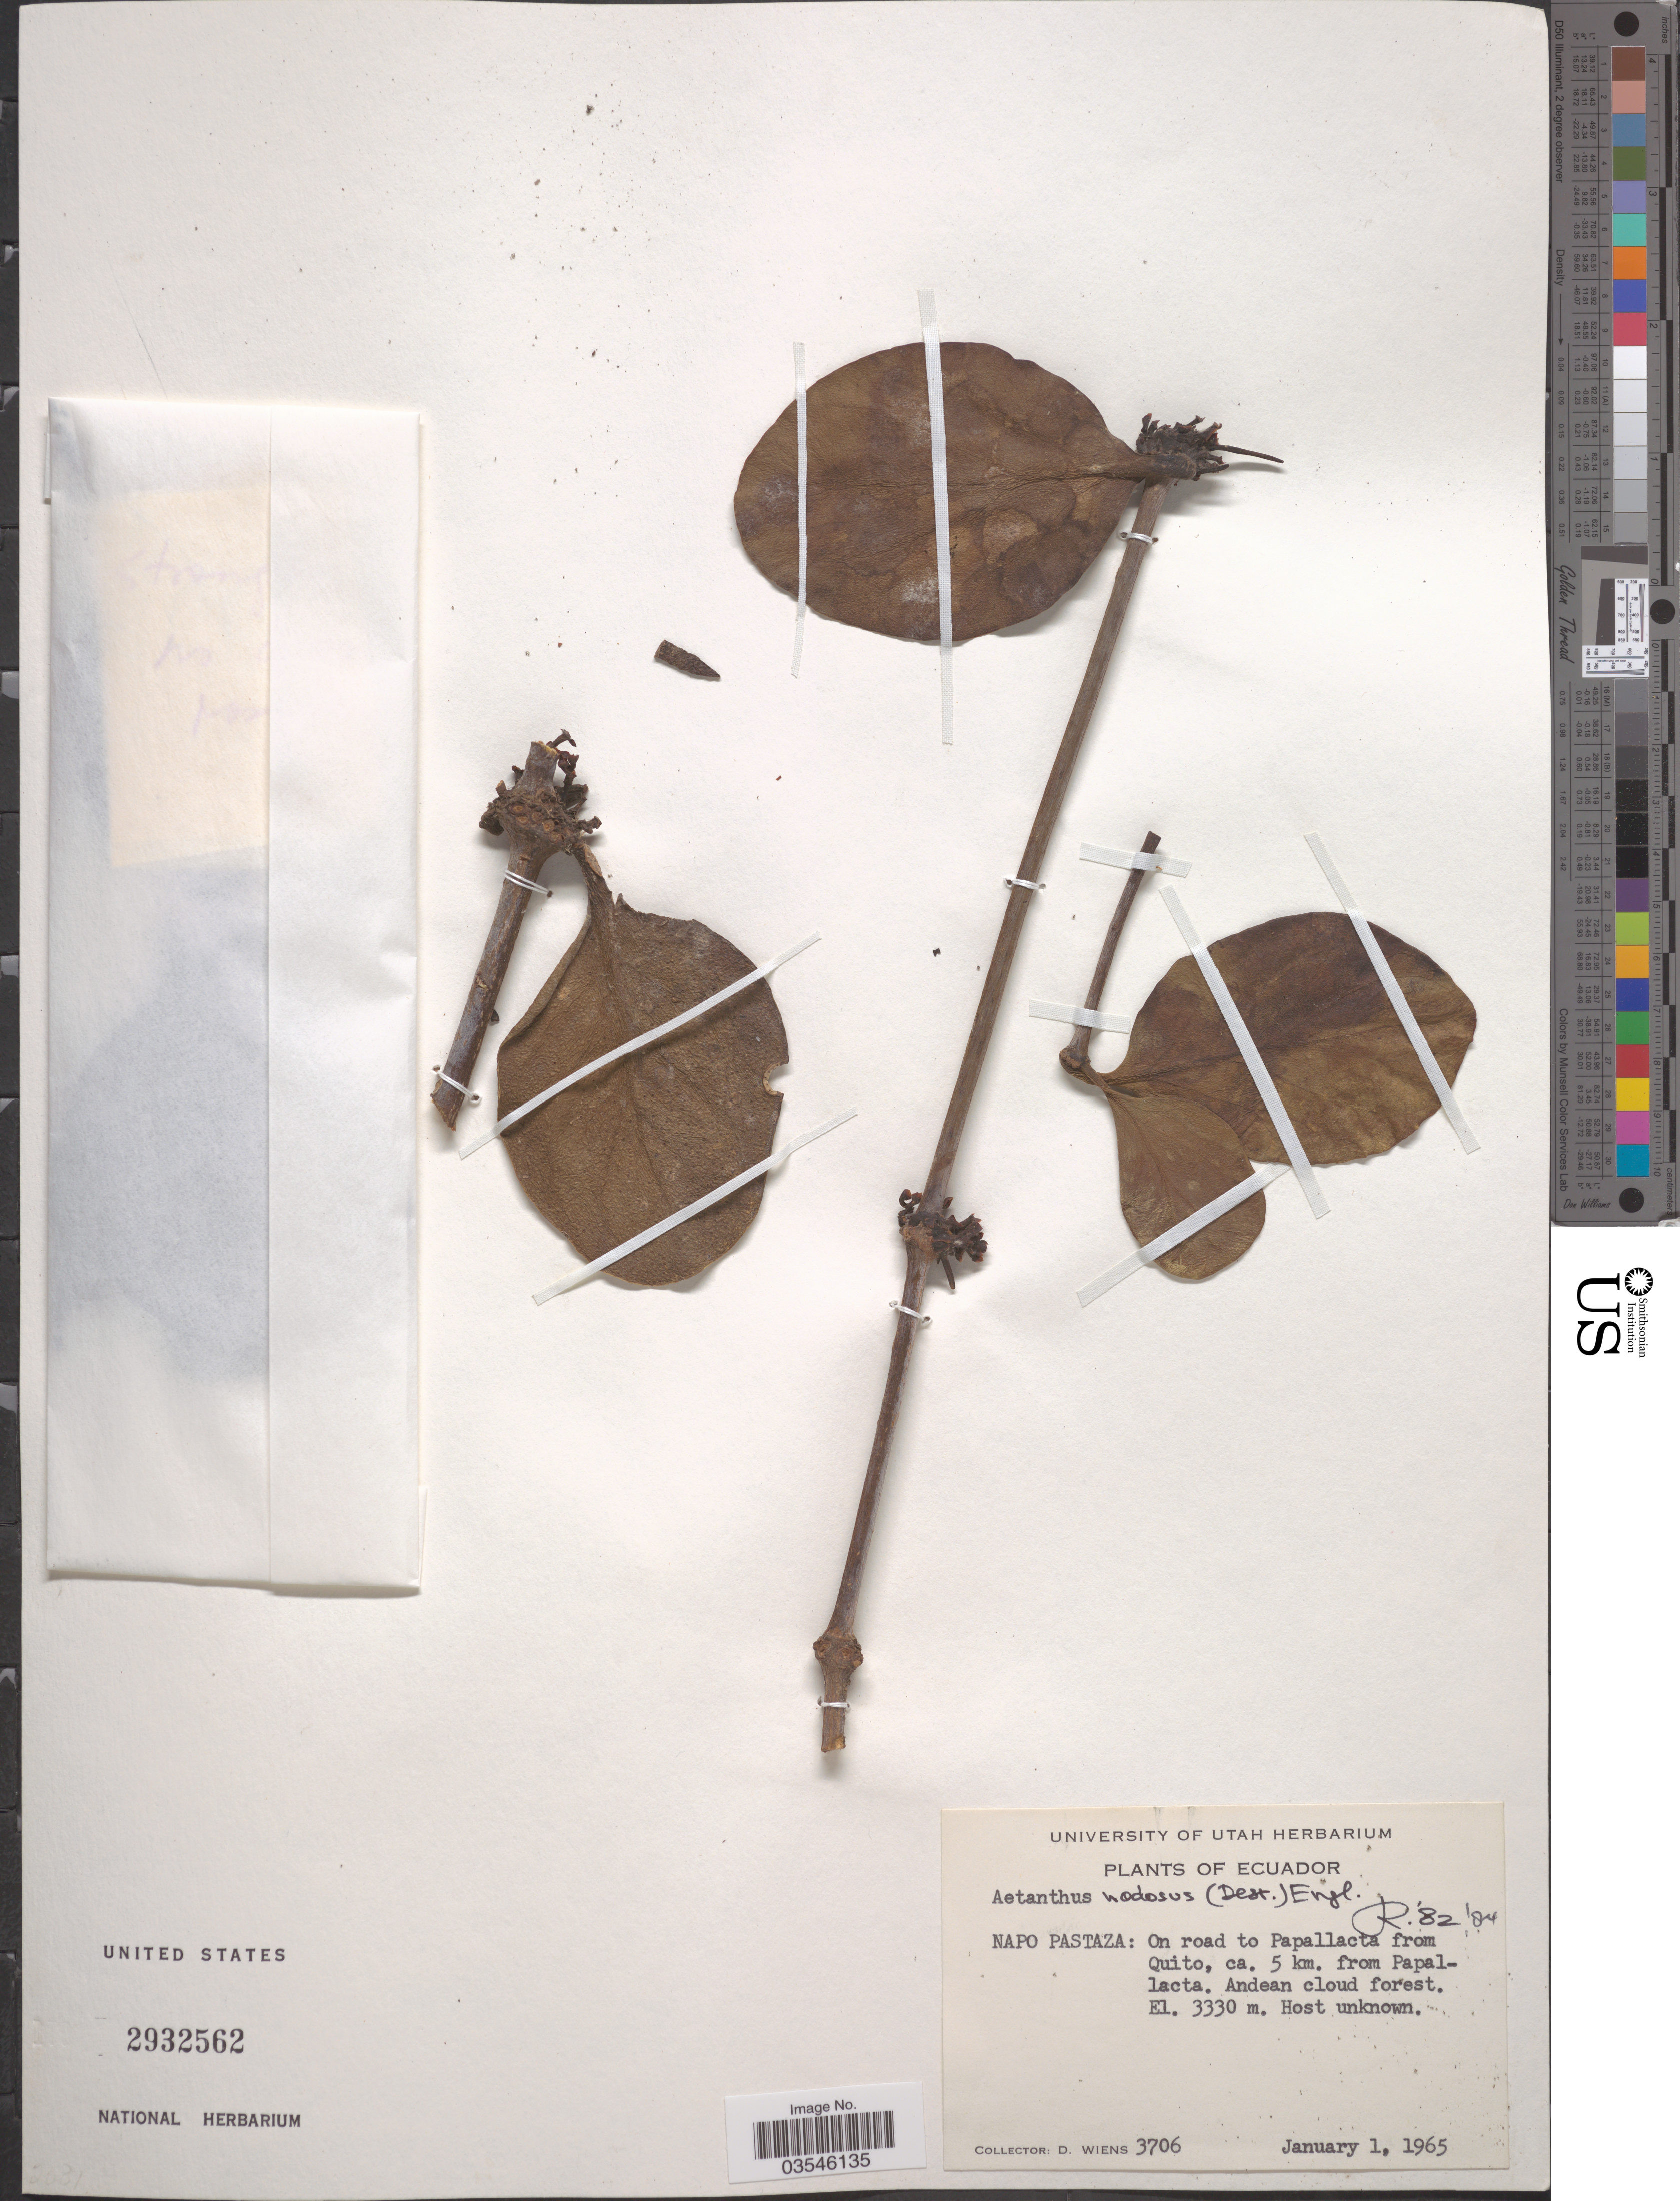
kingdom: Plantae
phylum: Tracheophyta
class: Magnoliopsida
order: Santalales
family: Loranthaceae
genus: Aetanthus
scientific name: Aetanthus nodosus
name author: (Desr.) Engl.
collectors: D. Wiens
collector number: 3706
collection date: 1965-01-01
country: Ecuador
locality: Napo Pastaza: On road to Papallacta from Quito, ca. 5 km. from Papallacta. Andean cloud forest.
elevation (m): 3330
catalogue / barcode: US 2932562